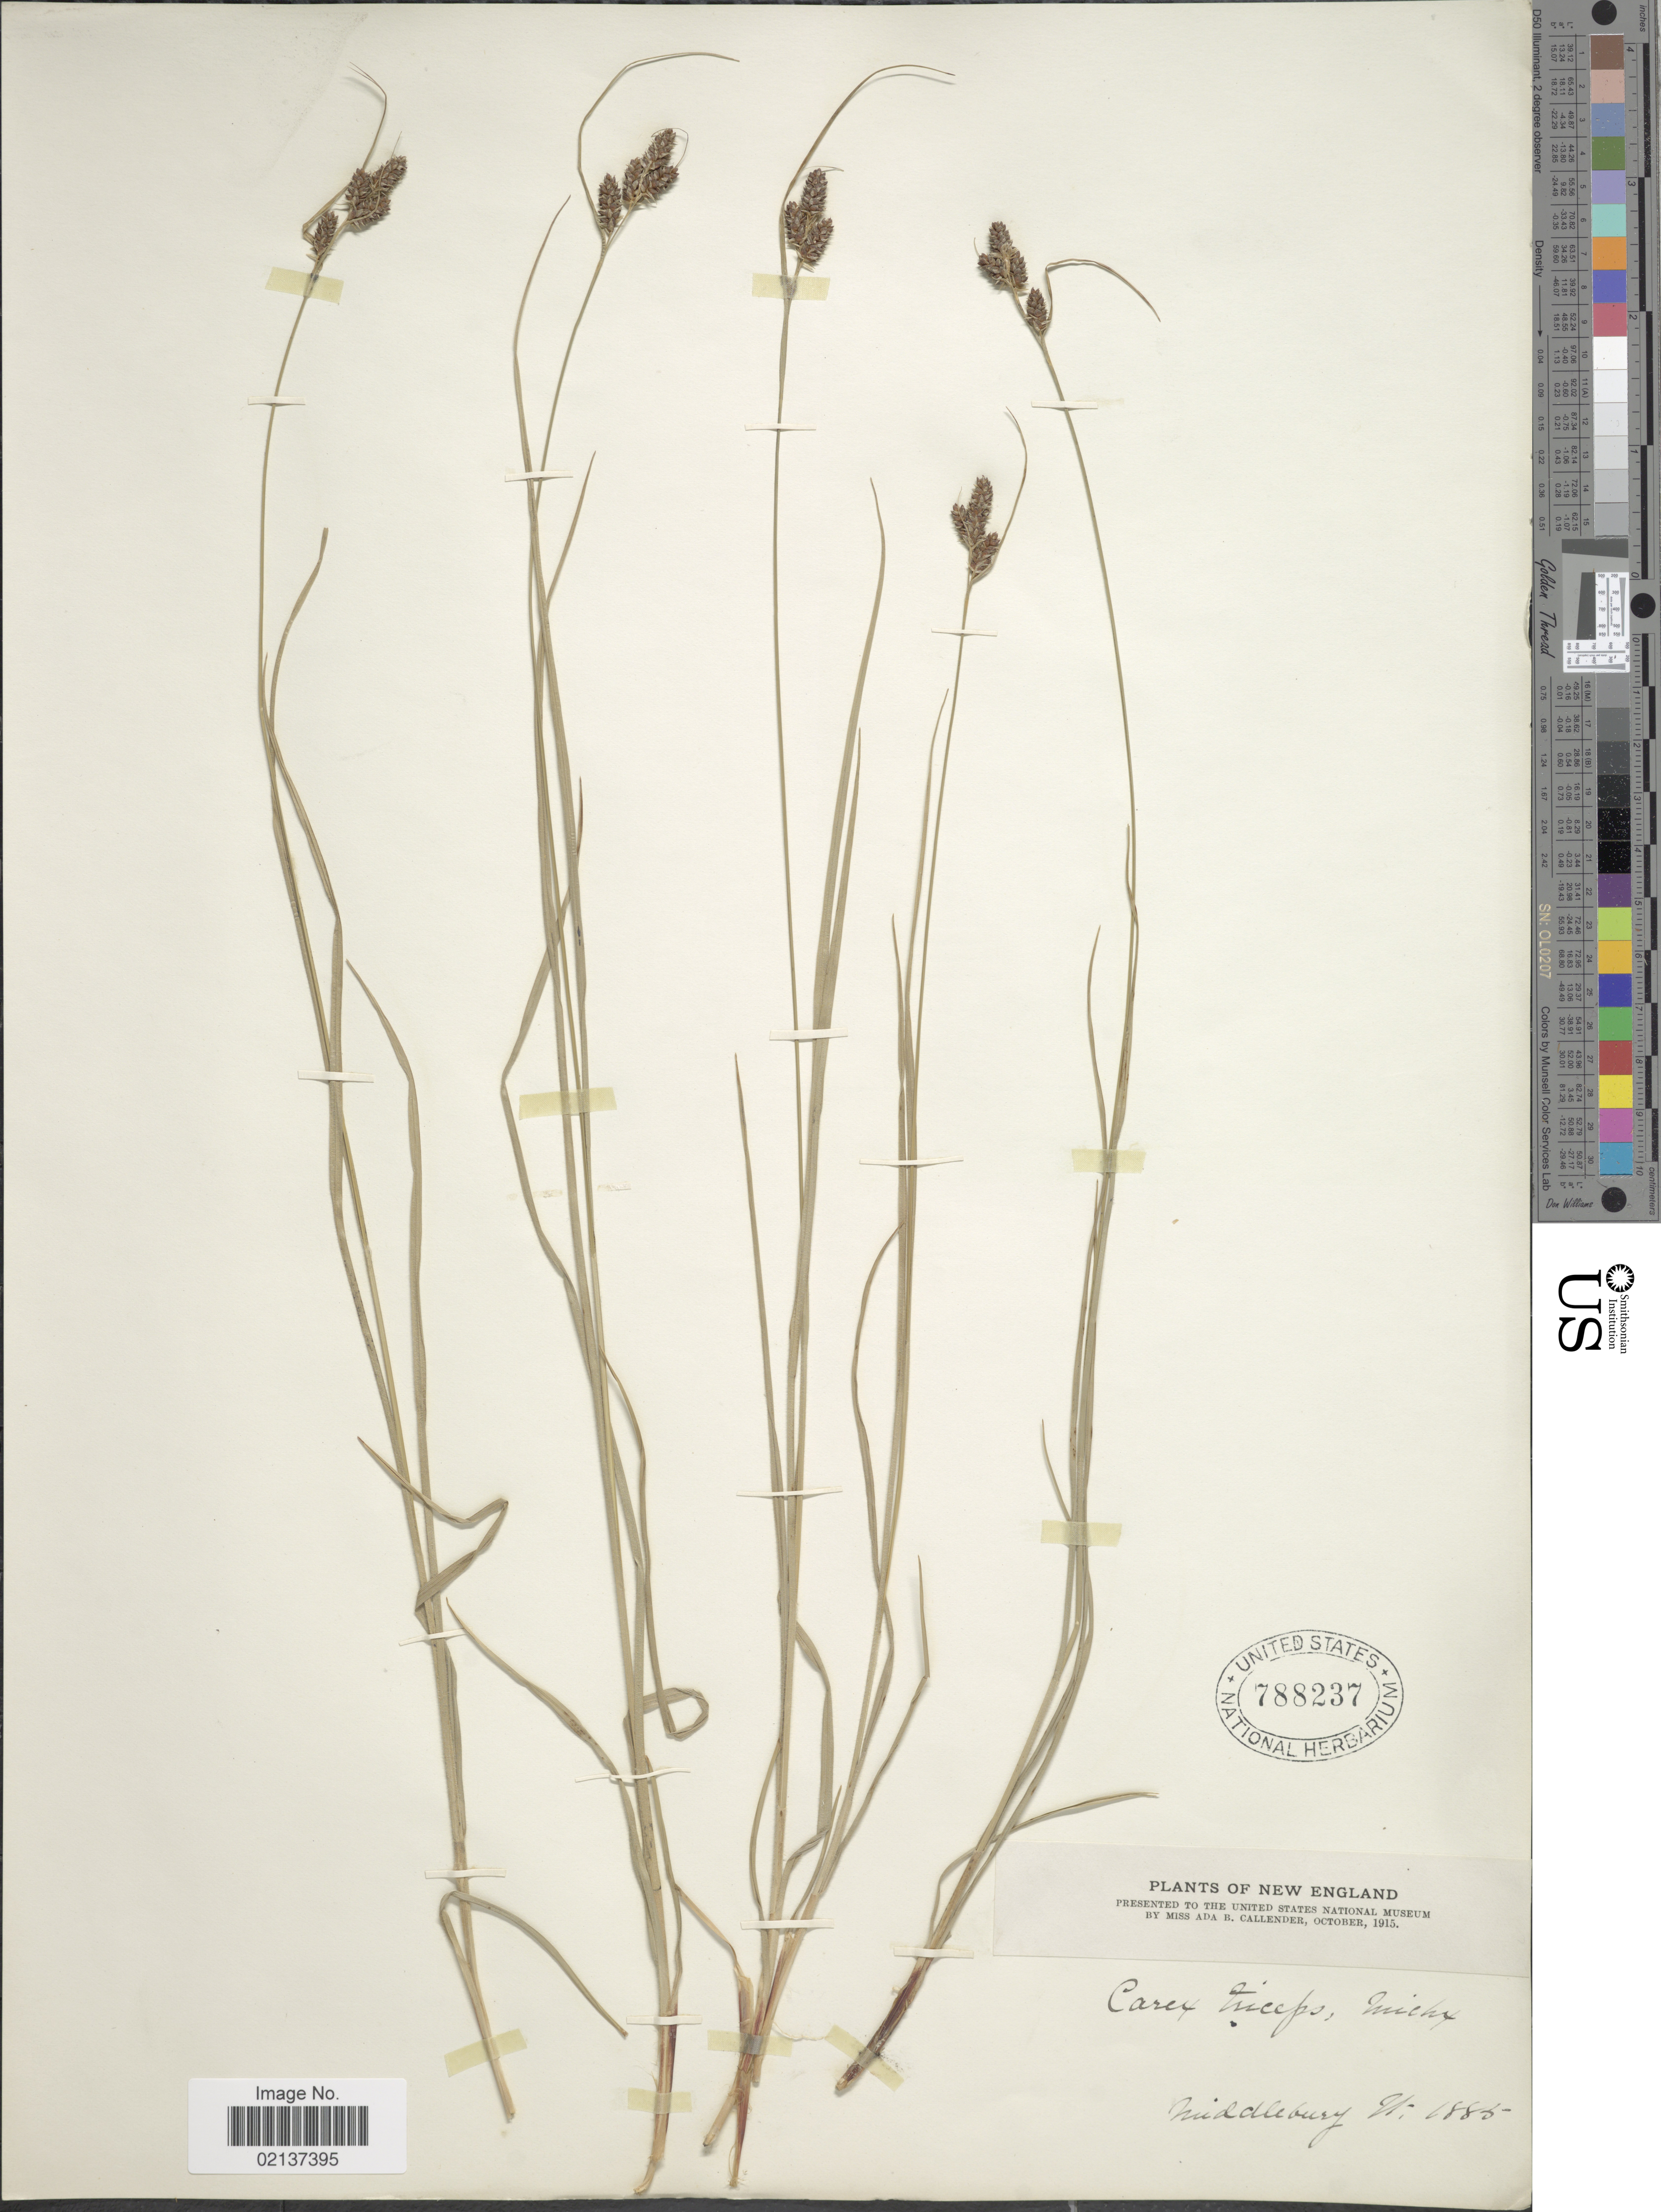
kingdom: Plantae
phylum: Tracheophyta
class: Liliopsida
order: Poales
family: Cyperaceae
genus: Carex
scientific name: Carex hirsutella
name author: Mack.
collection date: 1885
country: United States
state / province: Vermont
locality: New England, Middleburg, Vt.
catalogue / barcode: US 788237